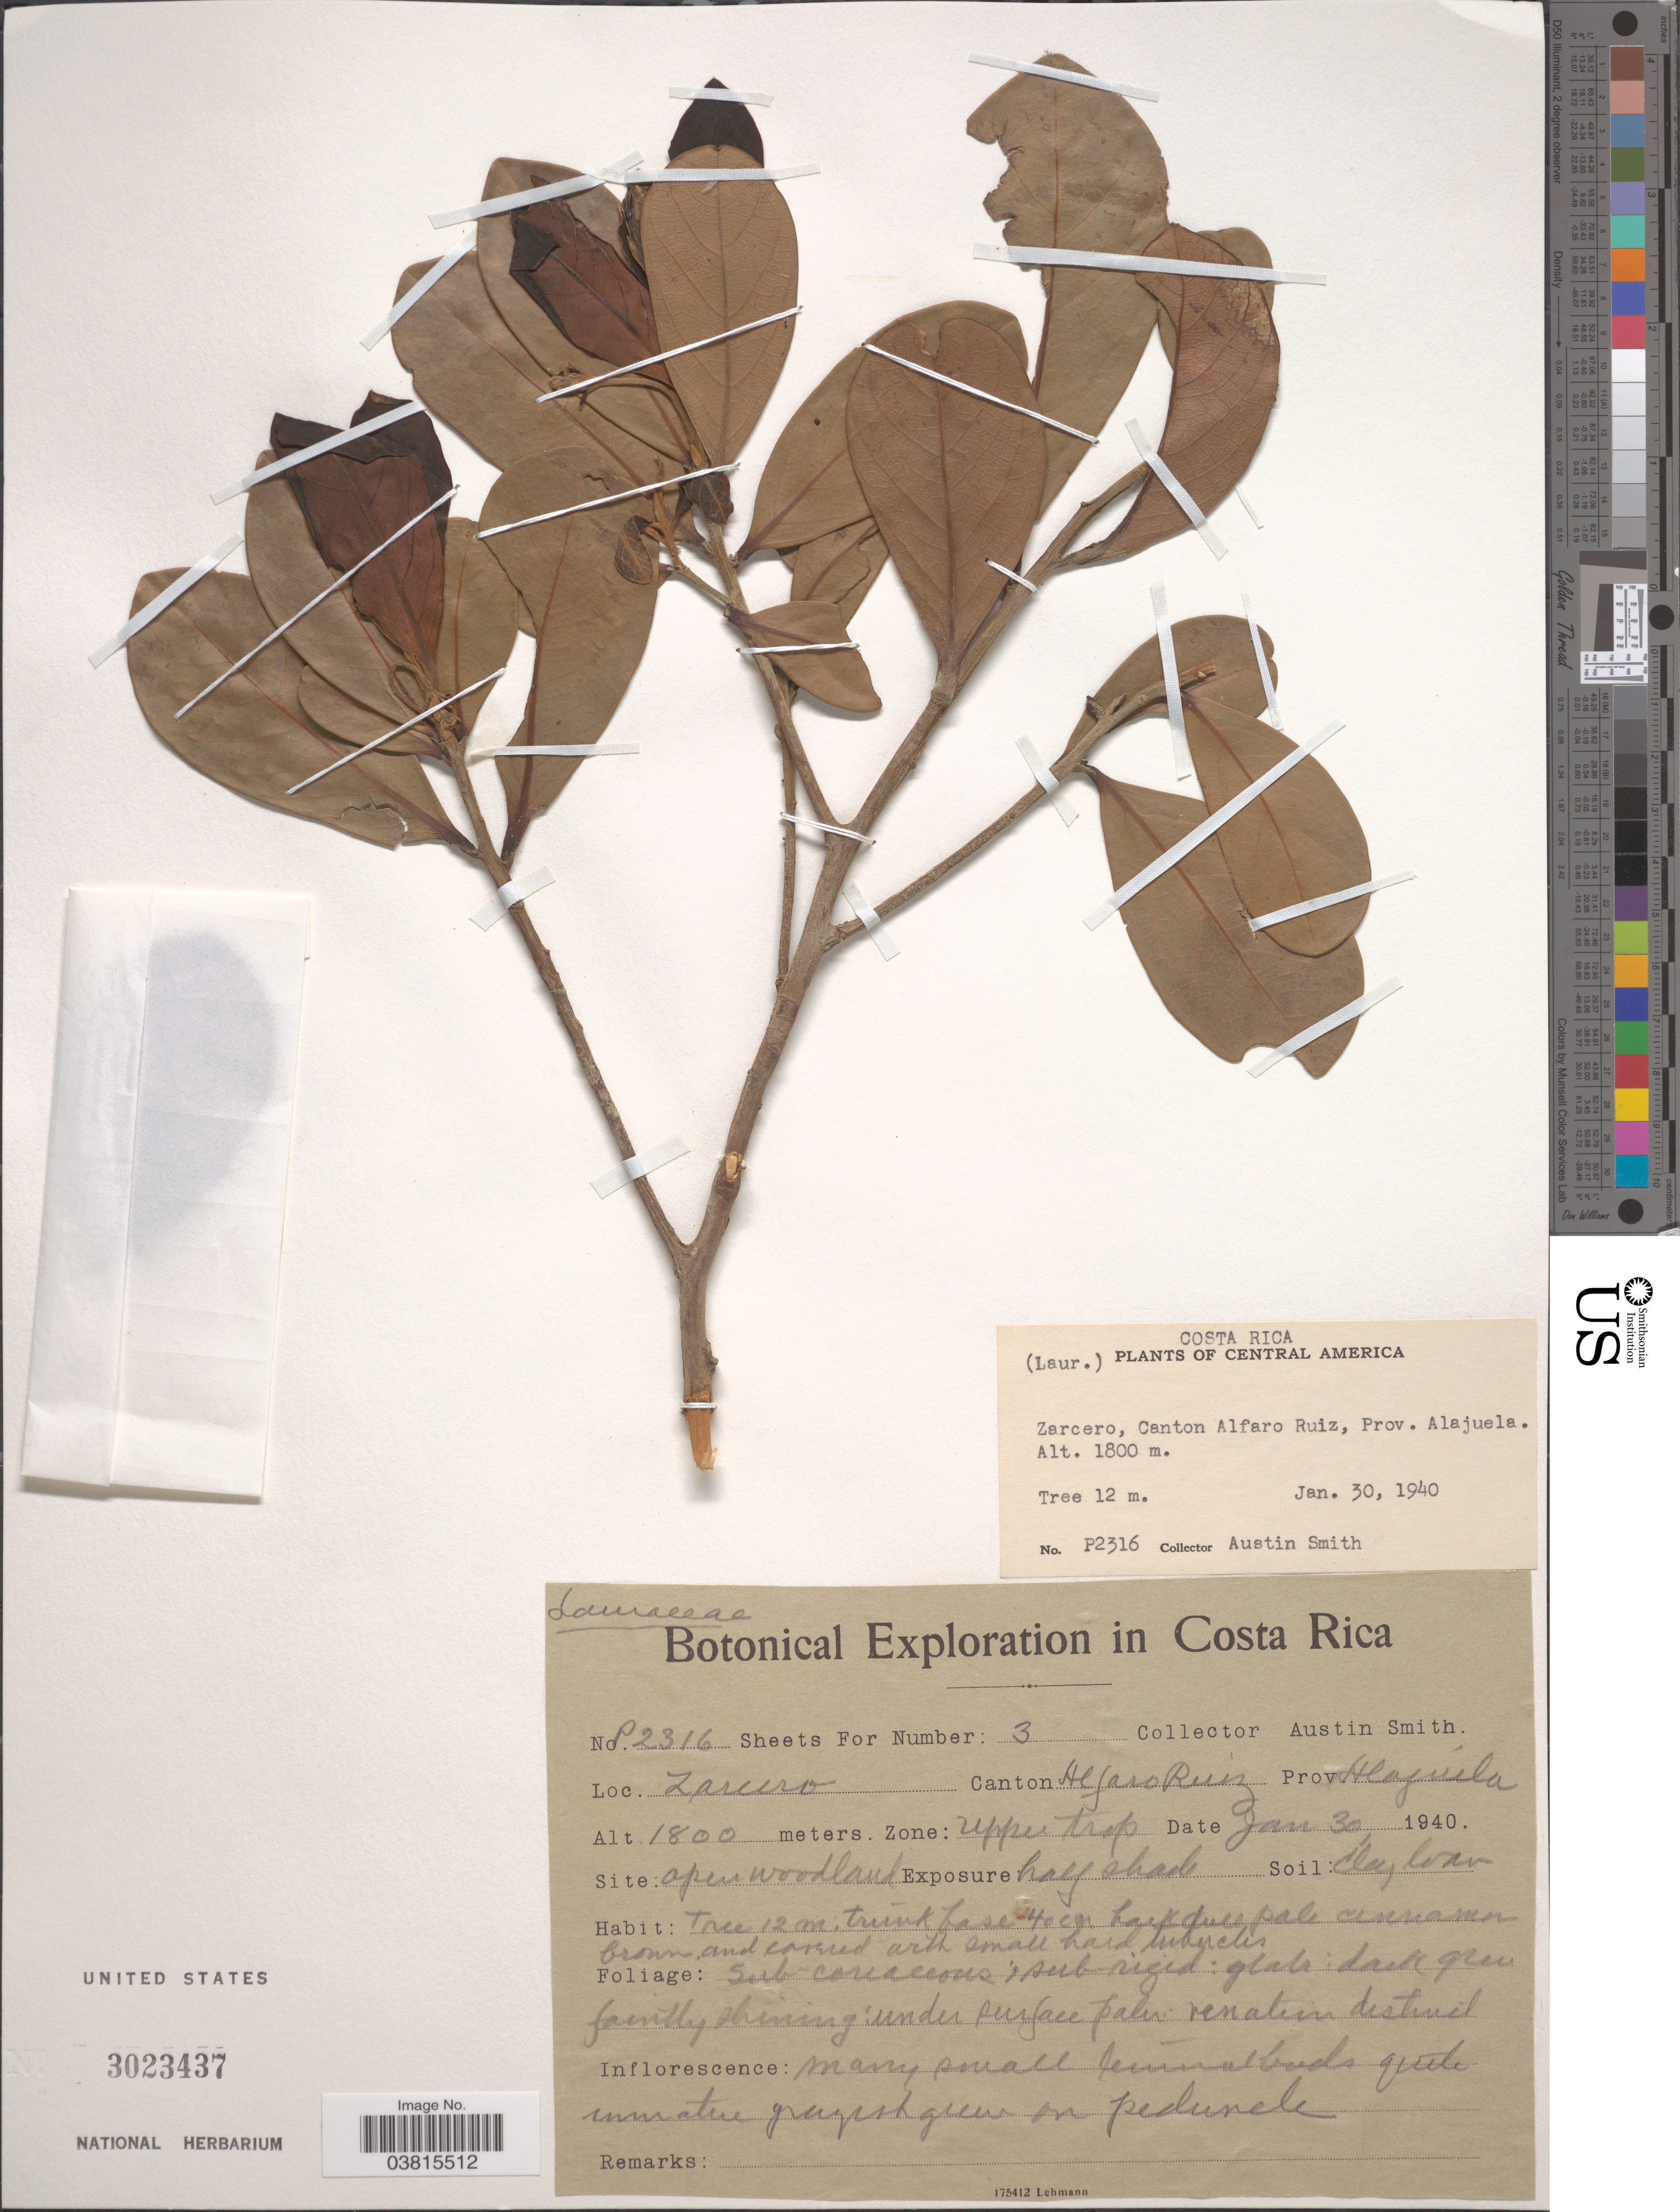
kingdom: Plantae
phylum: Tracheophyta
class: Magnoliopsida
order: Laurales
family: Lauraceae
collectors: Aust P. Smith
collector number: P2316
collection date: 1940-01-30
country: Costa Rica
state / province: Alajuela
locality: Zarcero, Canton Alfaro Ruiz. Zone: Upper trop.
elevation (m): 1800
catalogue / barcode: US 3023437